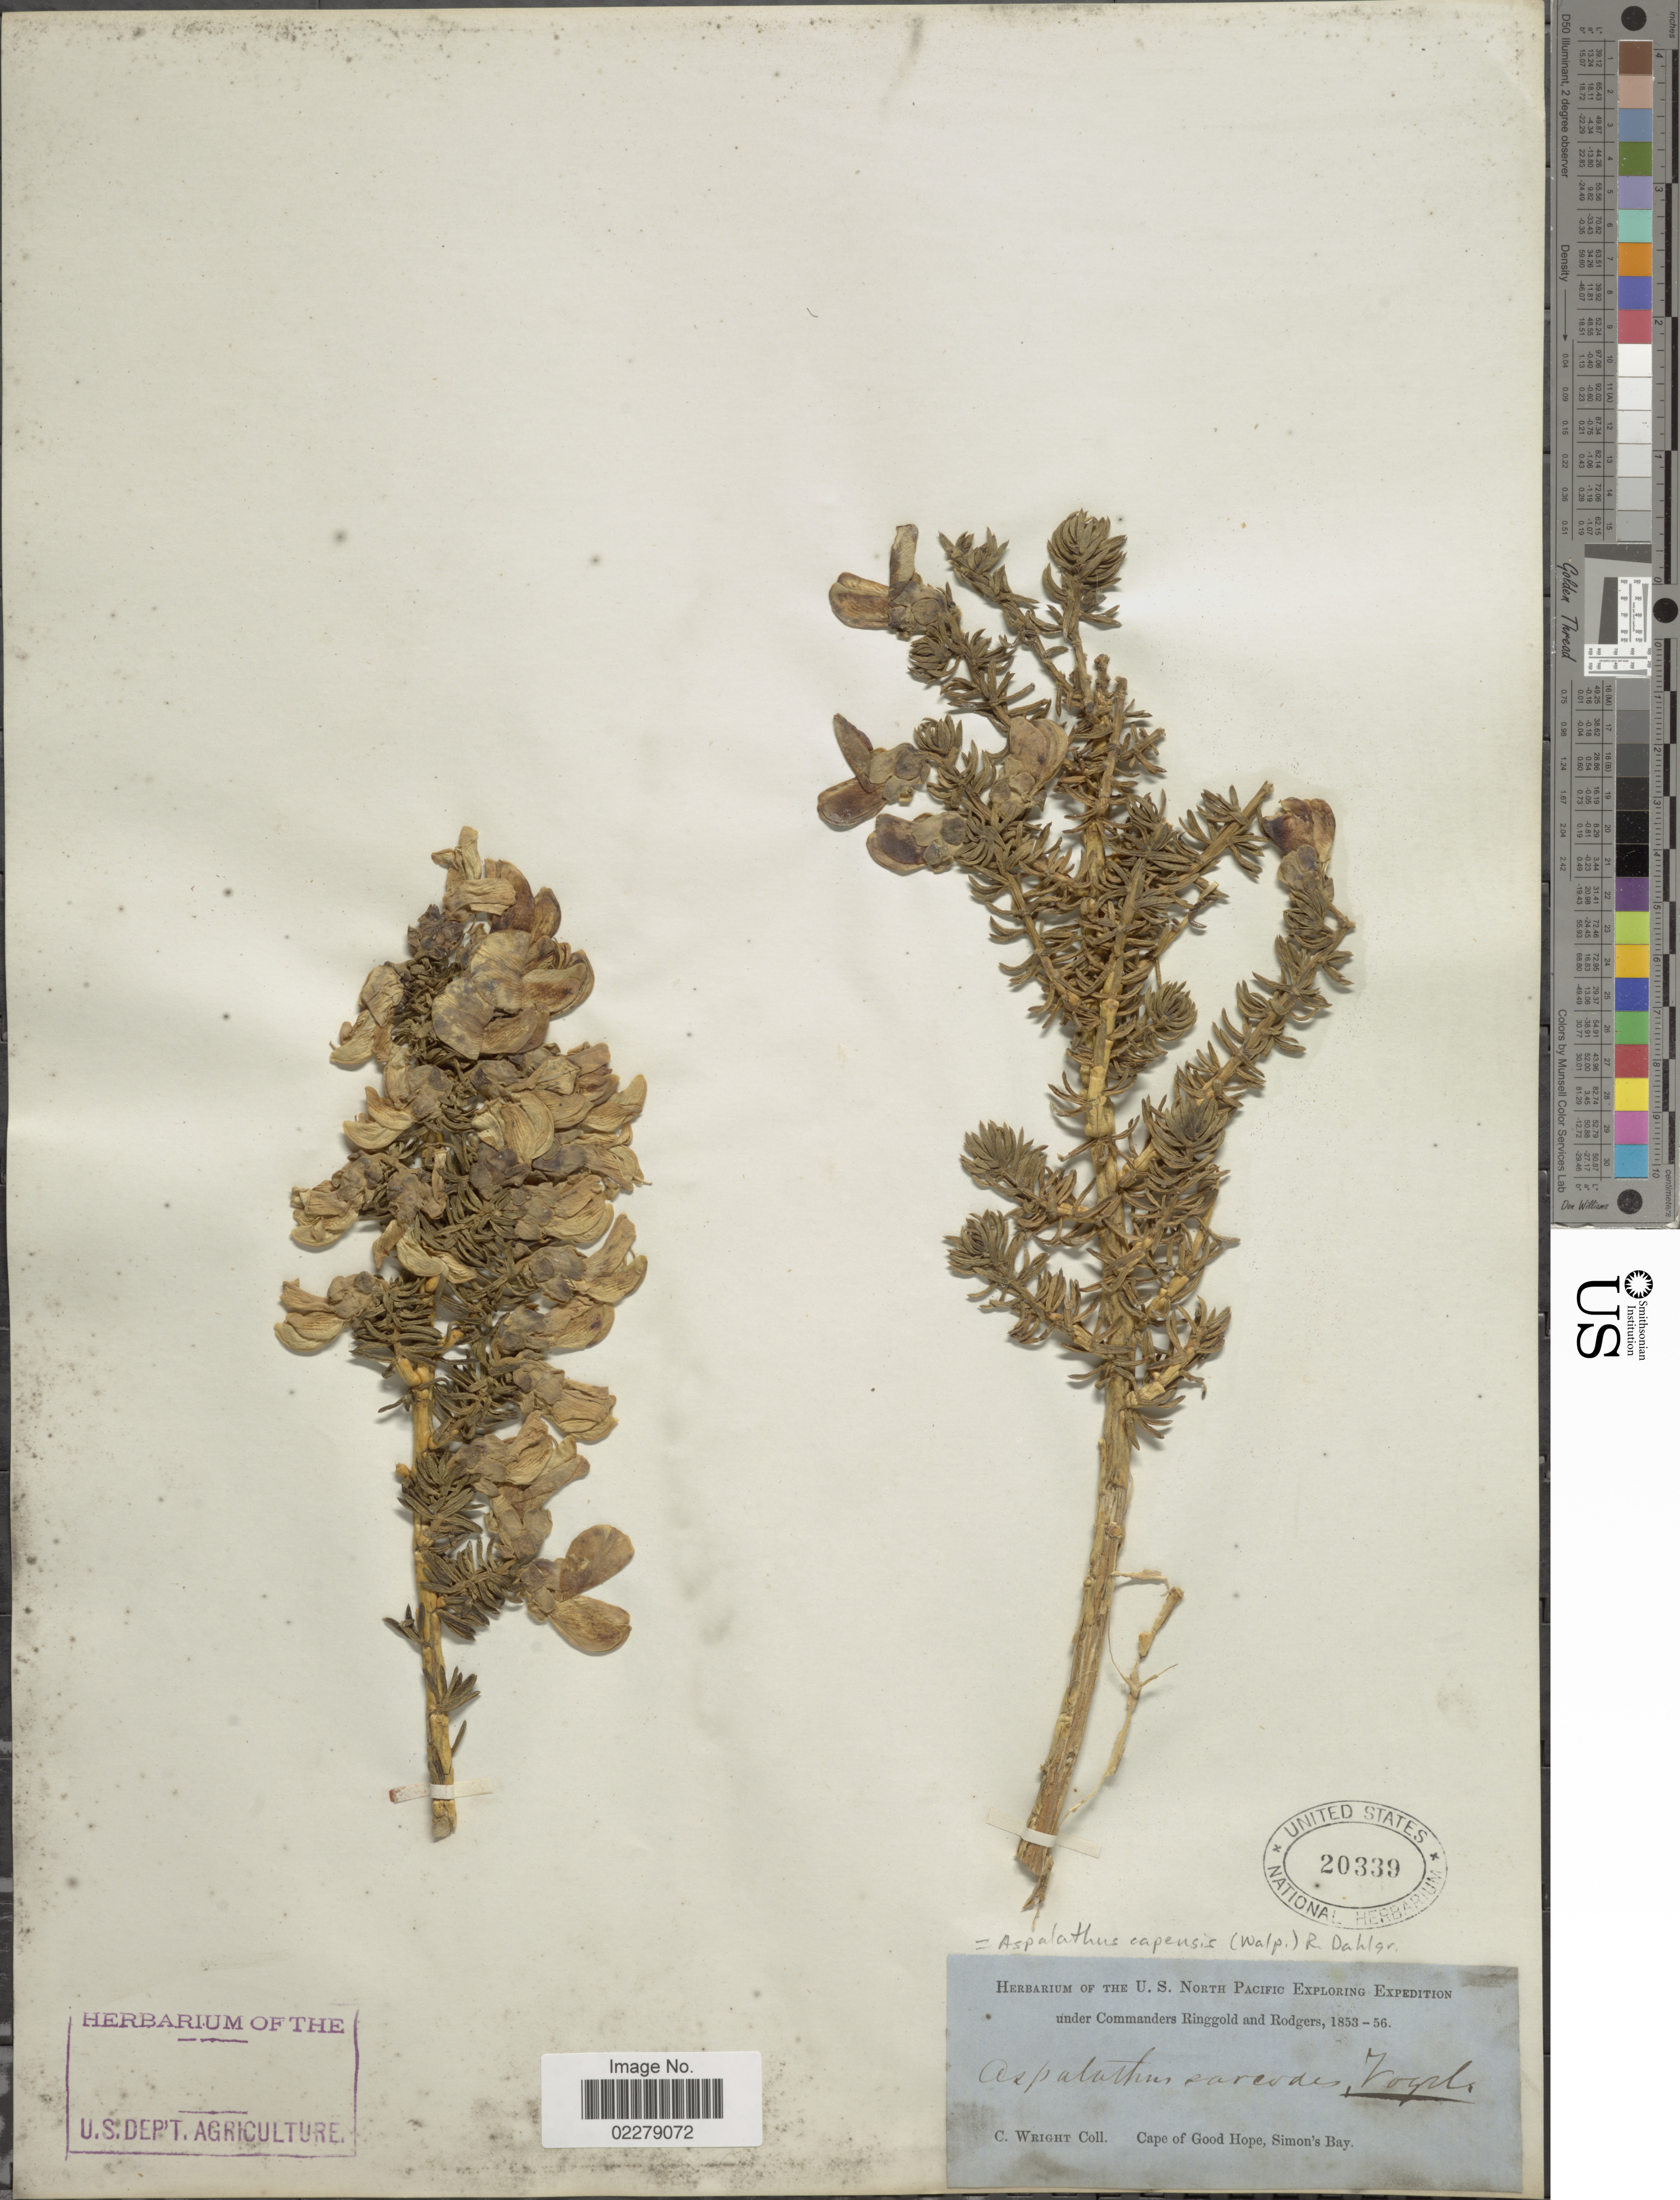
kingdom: Plantae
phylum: Tracheophyta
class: Magnoliopsida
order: Fabales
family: Fabaceae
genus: Aspalathus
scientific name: Aspalathus capensis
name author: (Walp.) R. Dahlgren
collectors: C. Wright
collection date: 1853/1856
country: South Africa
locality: Cape of Good Hope, Simon's Bay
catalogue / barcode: US 20339